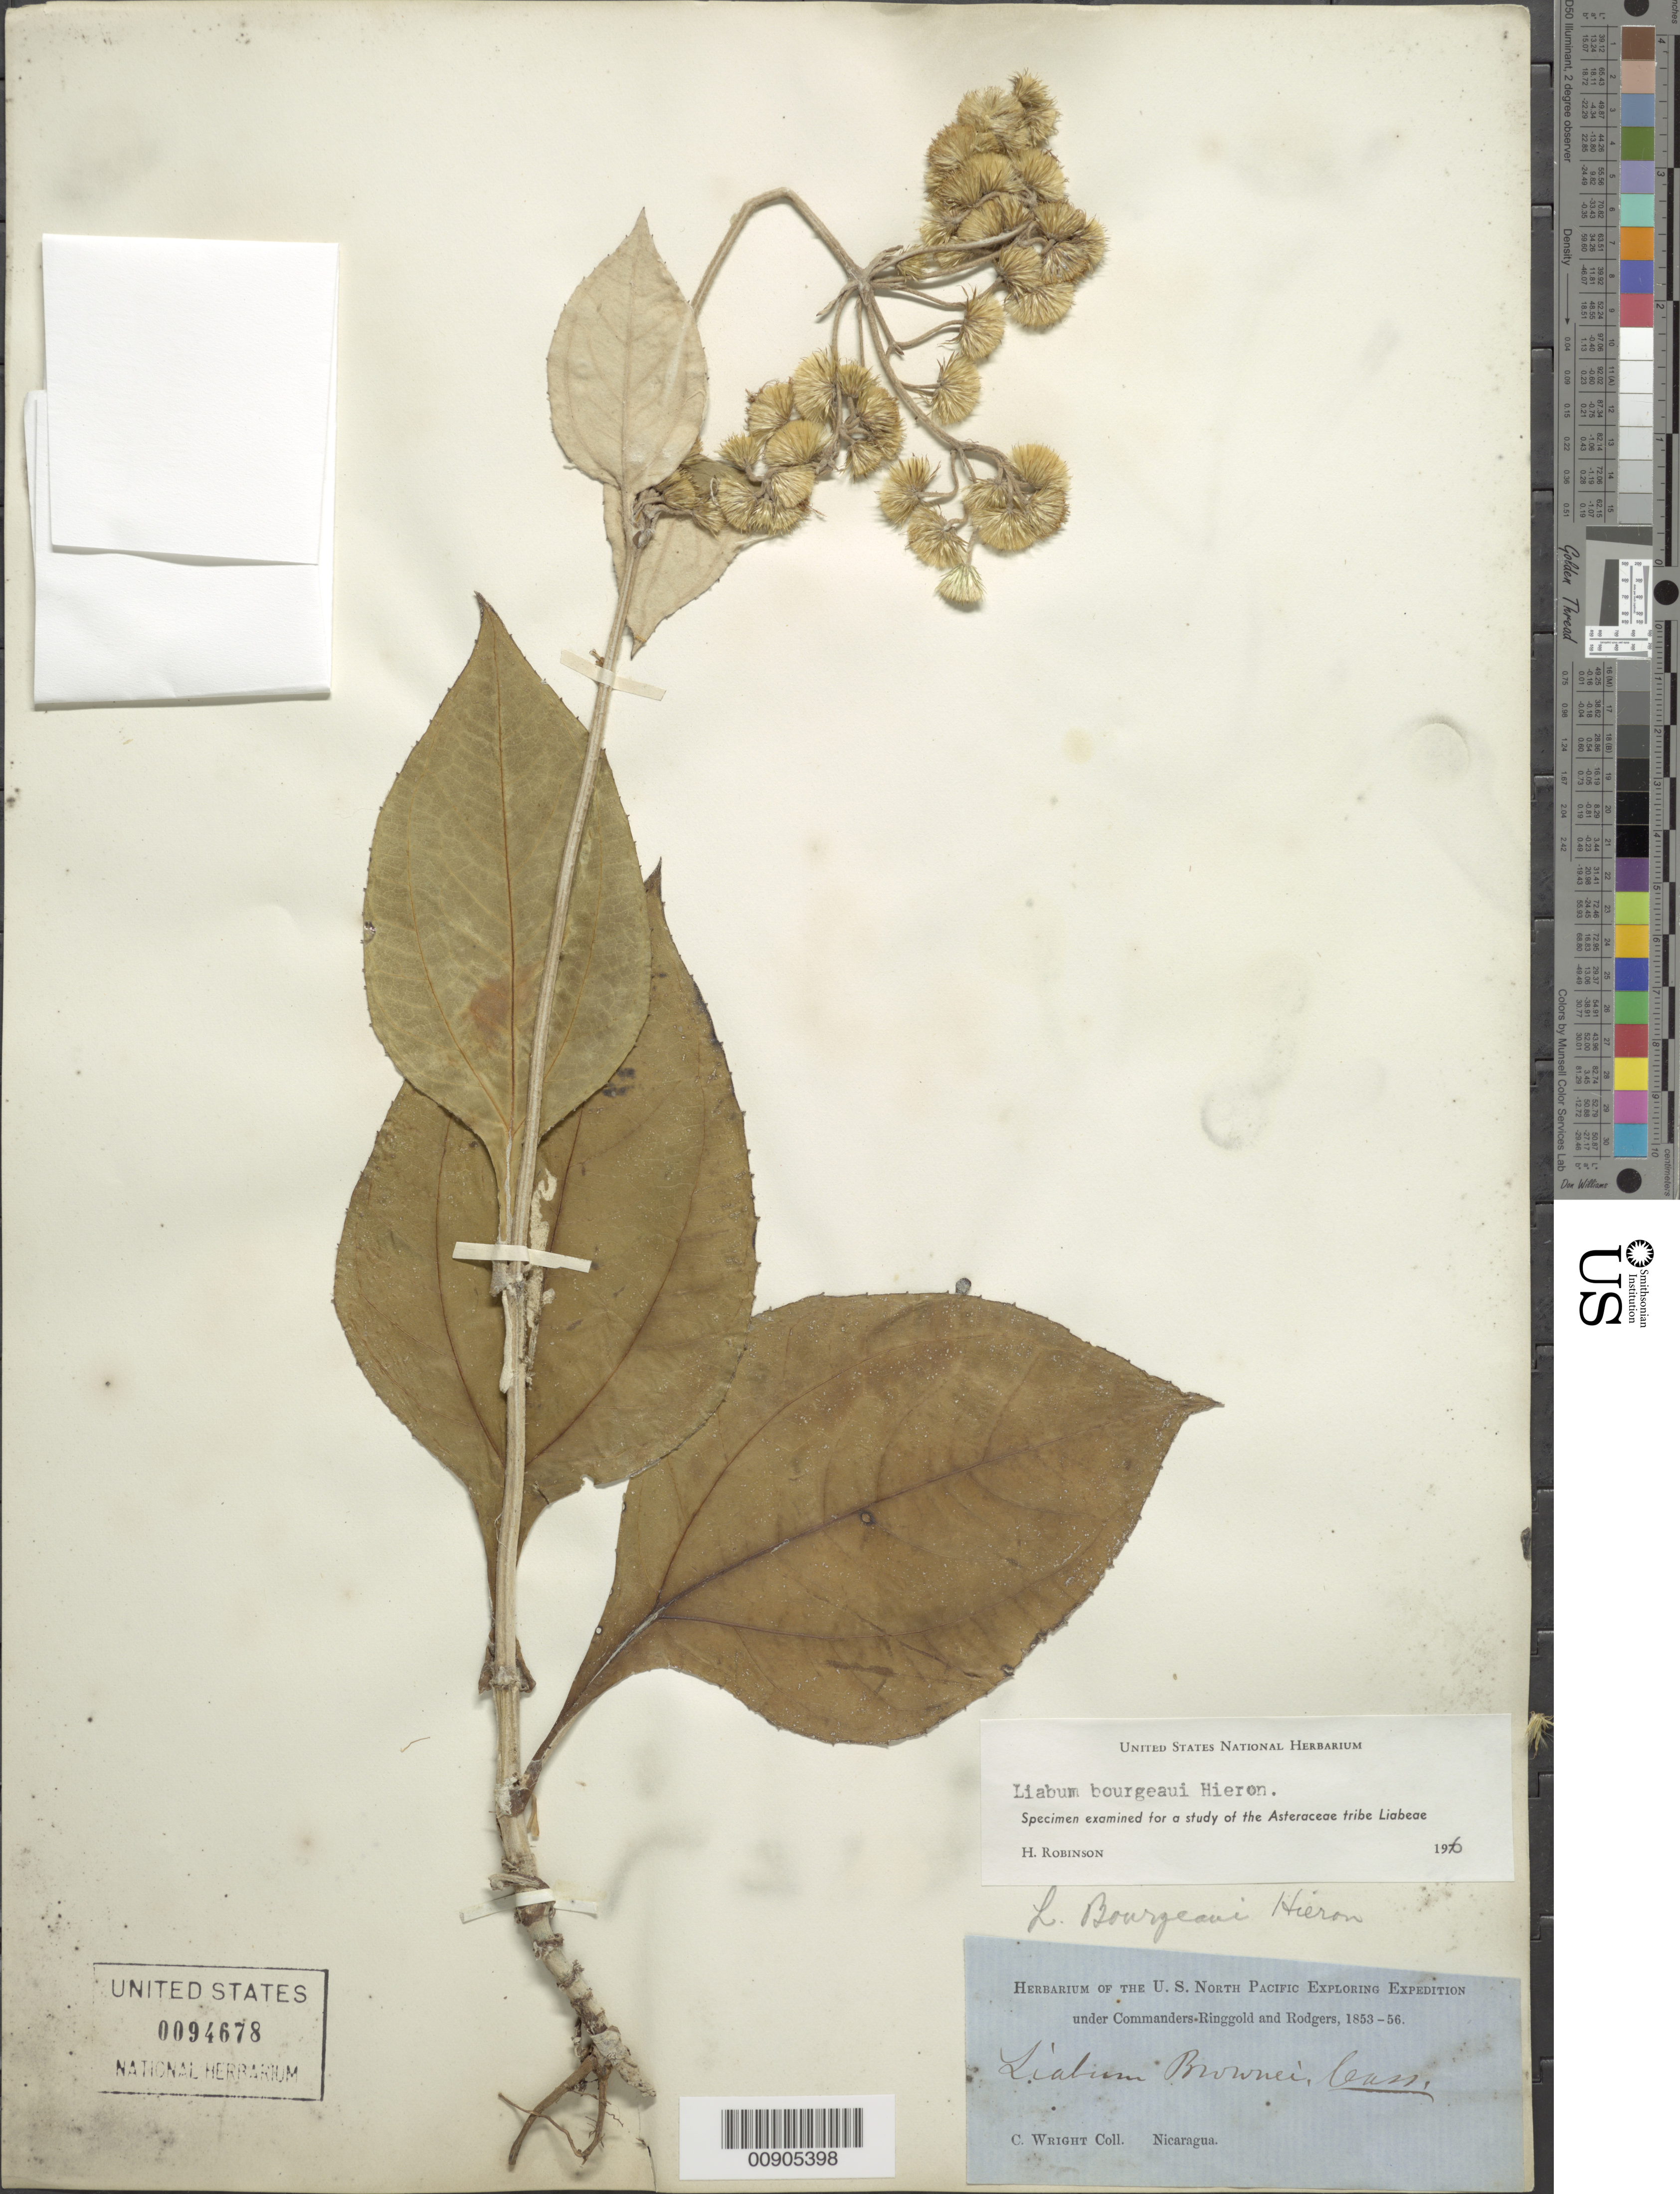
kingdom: Plantae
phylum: Tracheophyta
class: Magnoliopsida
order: Asterales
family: Asteraceae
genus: Liabum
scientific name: Liabum bourgeaui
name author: Hieron.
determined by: Robinson, Harold E., (US)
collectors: C. Wright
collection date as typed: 1853 to -- --- 1856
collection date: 1853/1856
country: Nicaragua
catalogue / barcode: US 94678